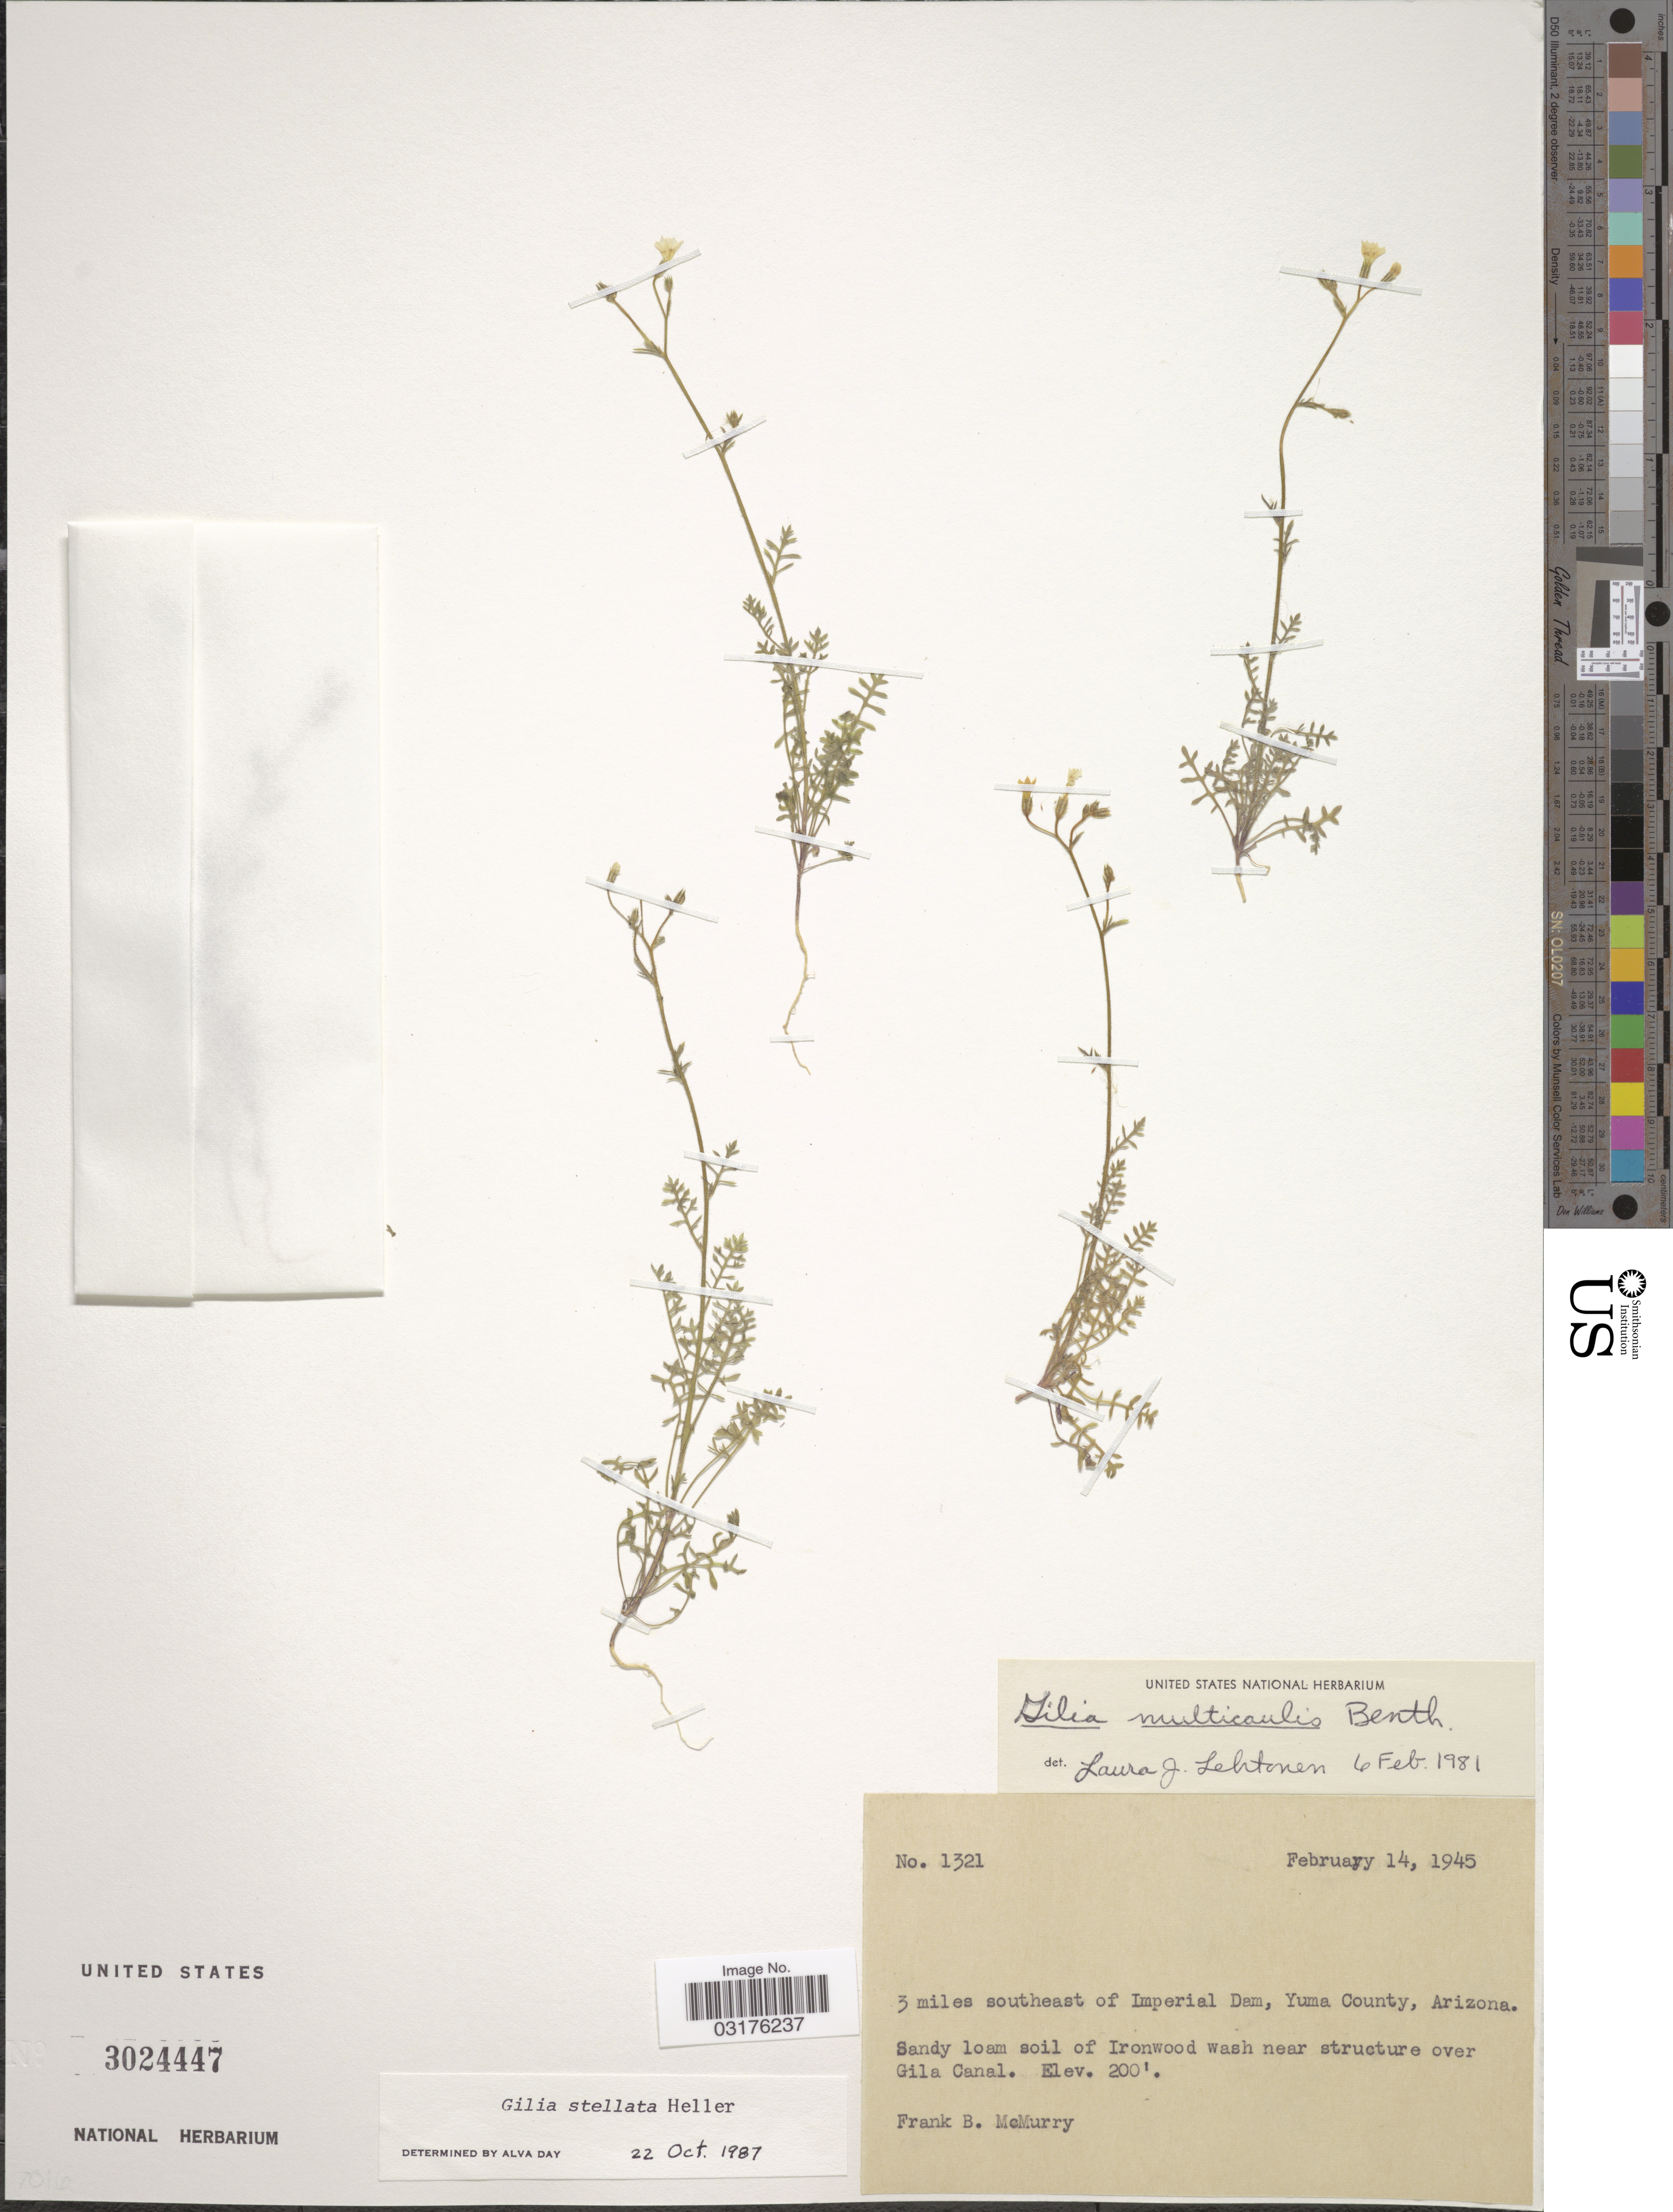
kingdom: Plantae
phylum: Tracheophyta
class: Magnoliopsida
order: Ericales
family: Polemoniaceae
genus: Gilia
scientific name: Gilia stellata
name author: A. Heller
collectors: F. B. McMurry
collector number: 1321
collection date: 1945-02-14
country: United States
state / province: Arizona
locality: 3 miles southeast of Imperial Dam, Yuma County, Arizona, Sandy loam soil of Ironwood wash near structure over Gila Canal.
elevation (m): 61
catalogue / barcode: US 3024447